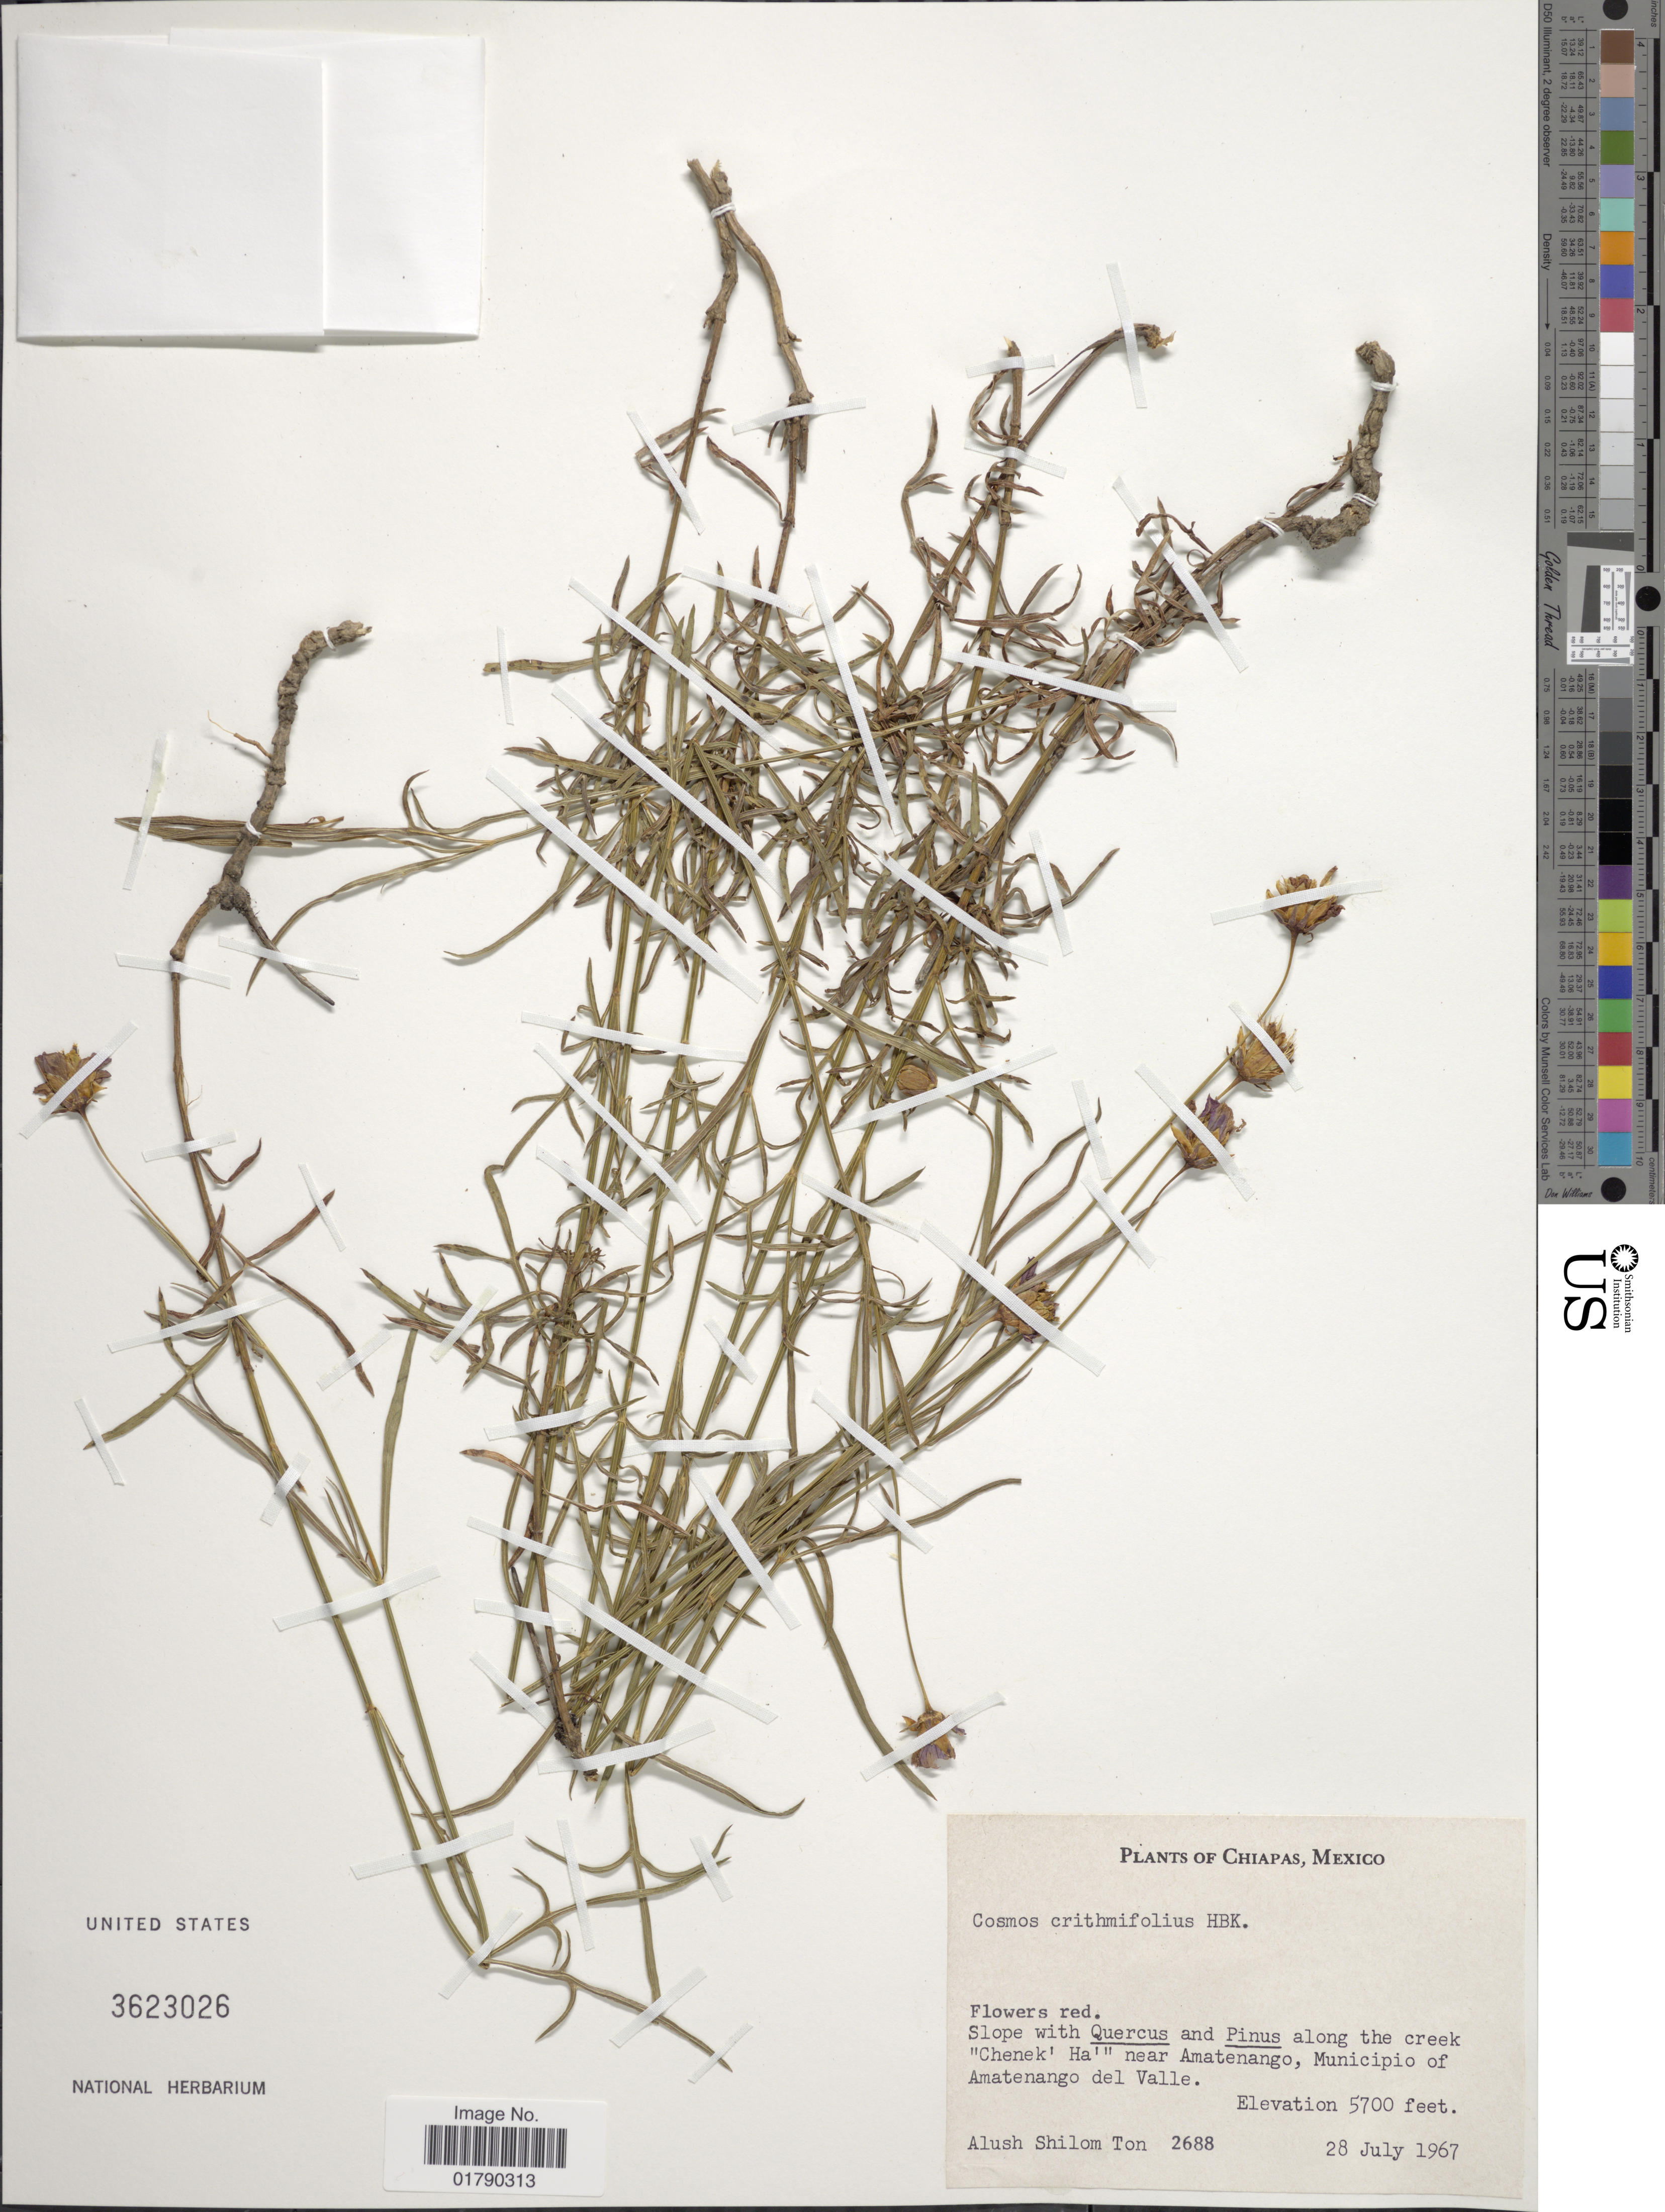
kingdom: Plantae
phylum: Tracheophyta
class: Magnoliopsida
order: Asterales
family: Asteraceae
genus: Cosmos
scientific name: Cosmos crithmifolius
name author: Kunth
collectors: A. M. Ton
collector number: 2688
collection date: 1967-07-28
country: Mexico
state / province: Chiapas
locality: Along the creek Chenek Ha near Amatenango, Municipio of Amatenango del Valle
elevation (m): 1737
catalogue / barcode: US 3623026